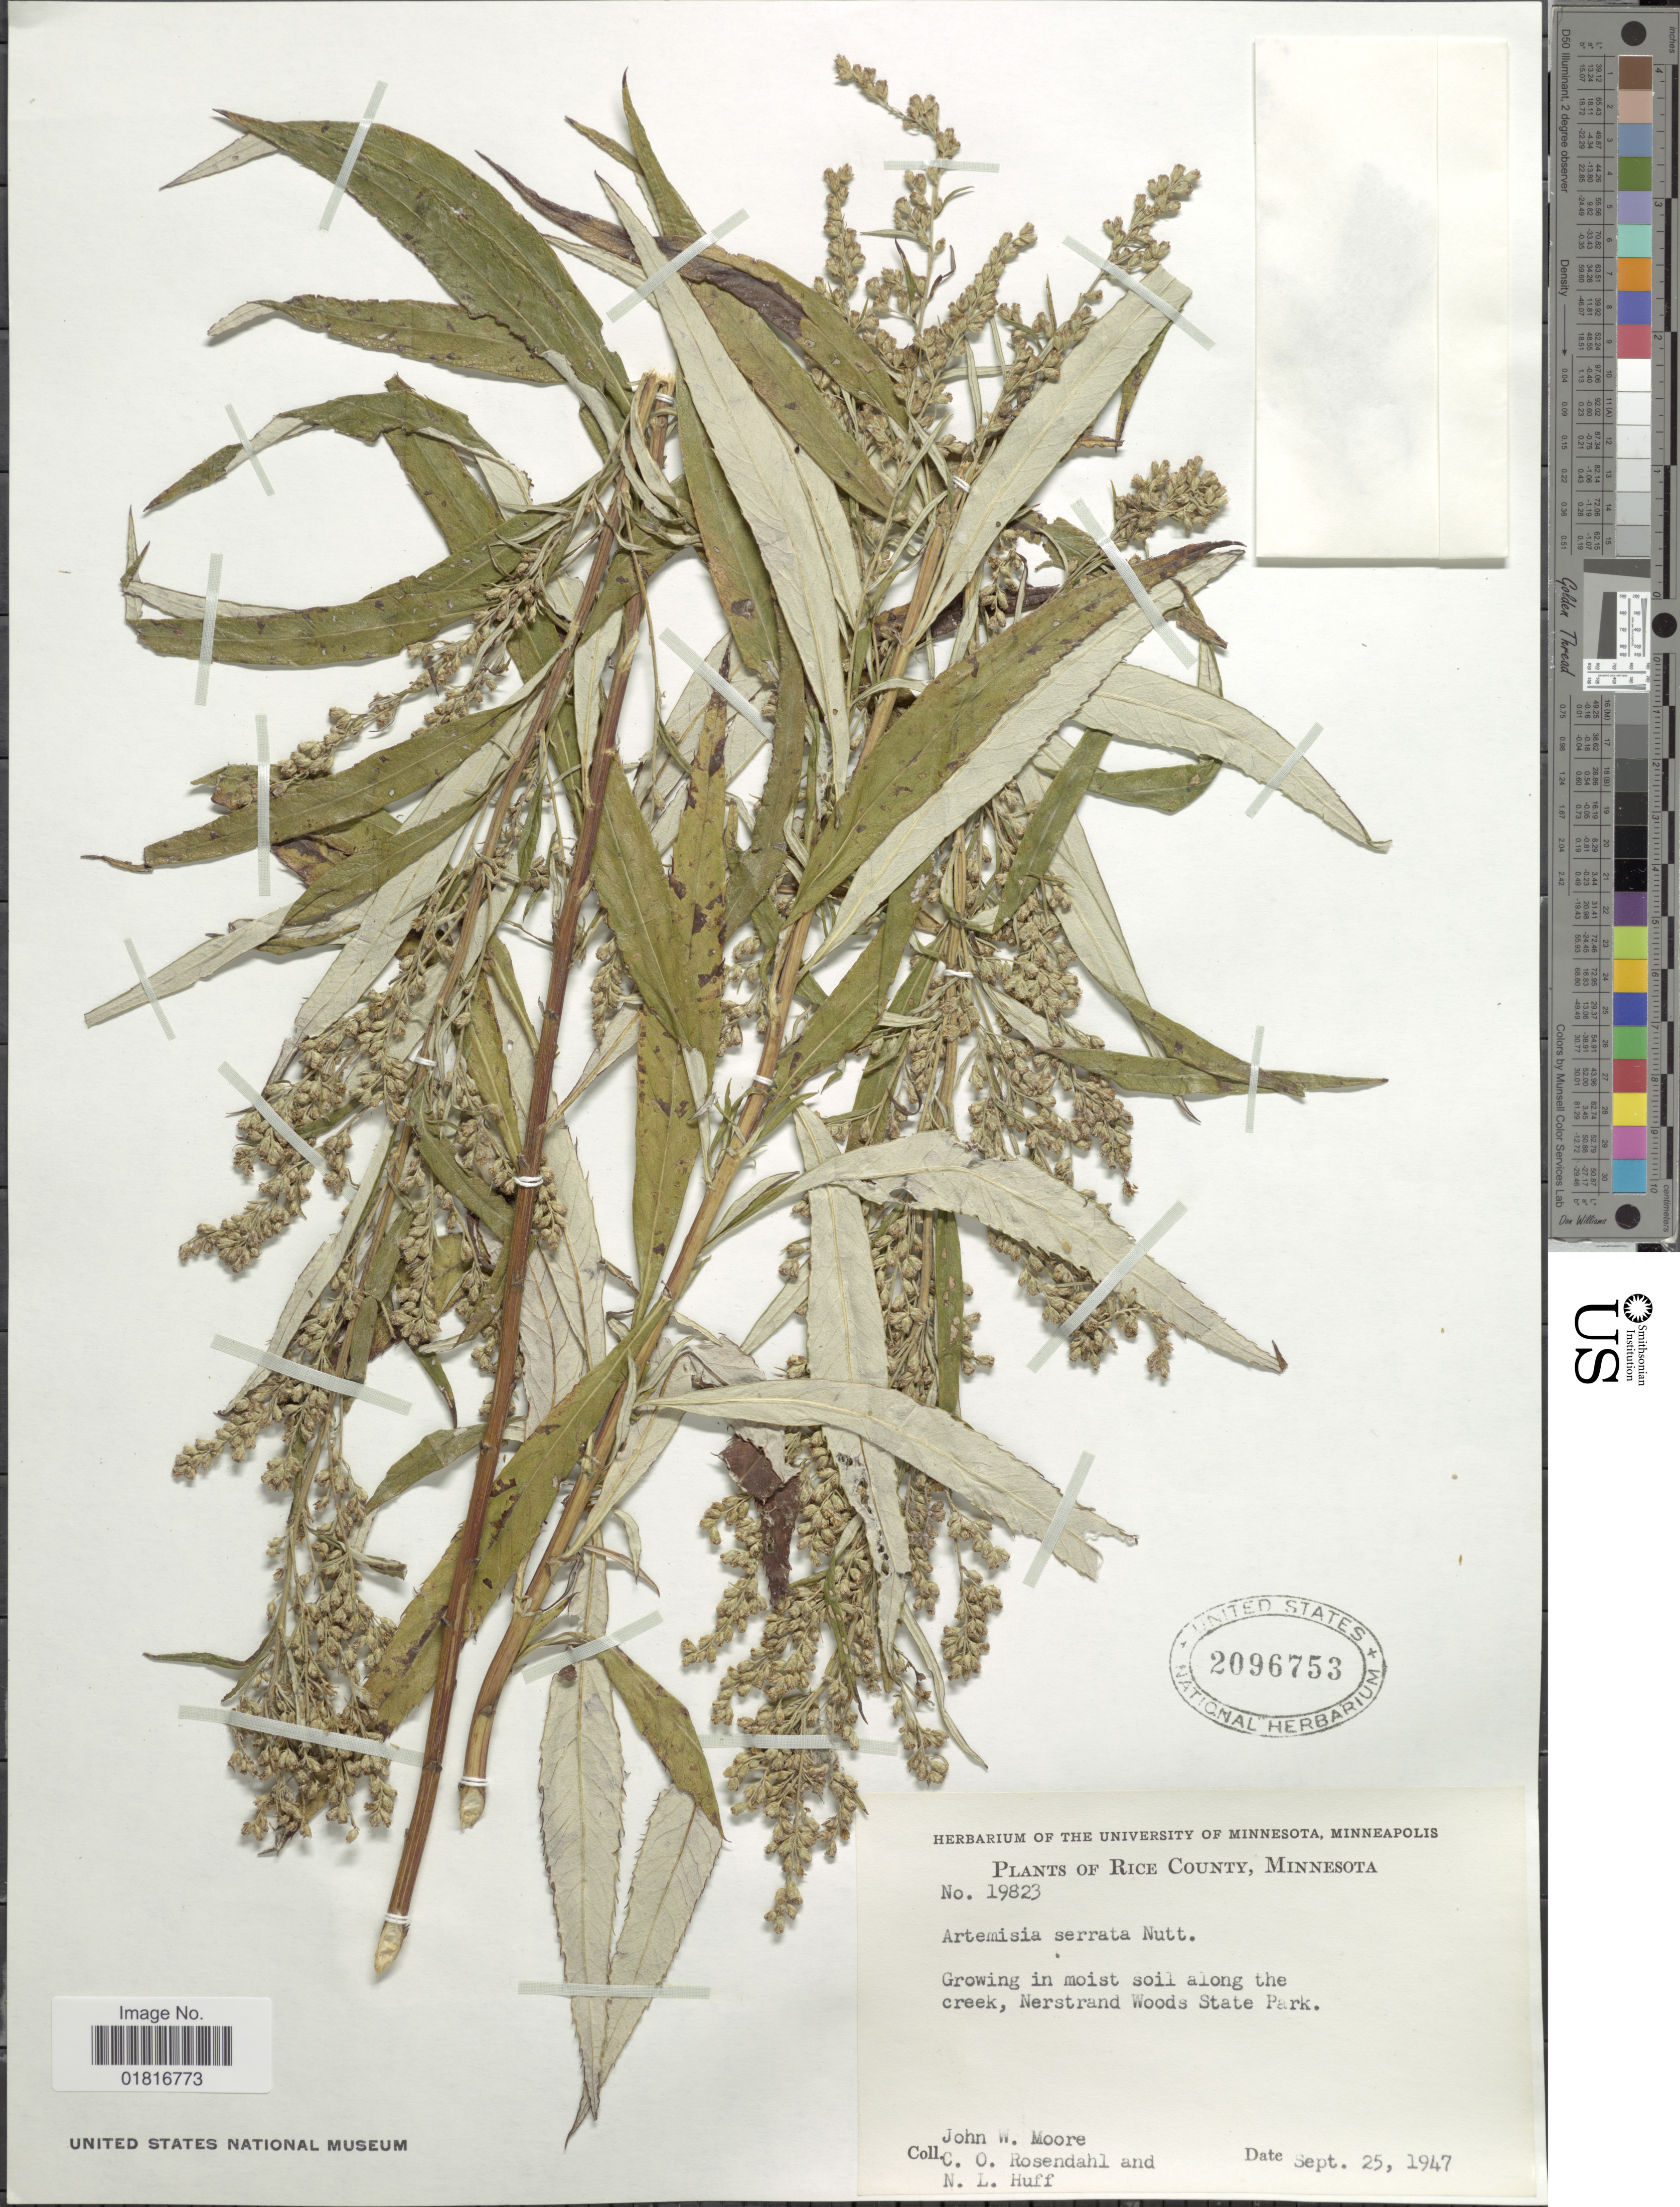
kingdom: Plantae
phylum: Tracheophyta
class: Magnoliopsida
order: Asterales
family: Asteraceae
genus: Artemisia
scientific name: Artemisia serrata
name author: Nutt.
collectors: J. Moore, C. O. Rosendahl & N. Huff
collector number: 19823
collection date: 1947-09-25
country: United States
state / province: Minnesota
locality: Rice County, growing in moist soil along the creek, Nerstrand Woods State Park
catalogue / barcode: US 2096753